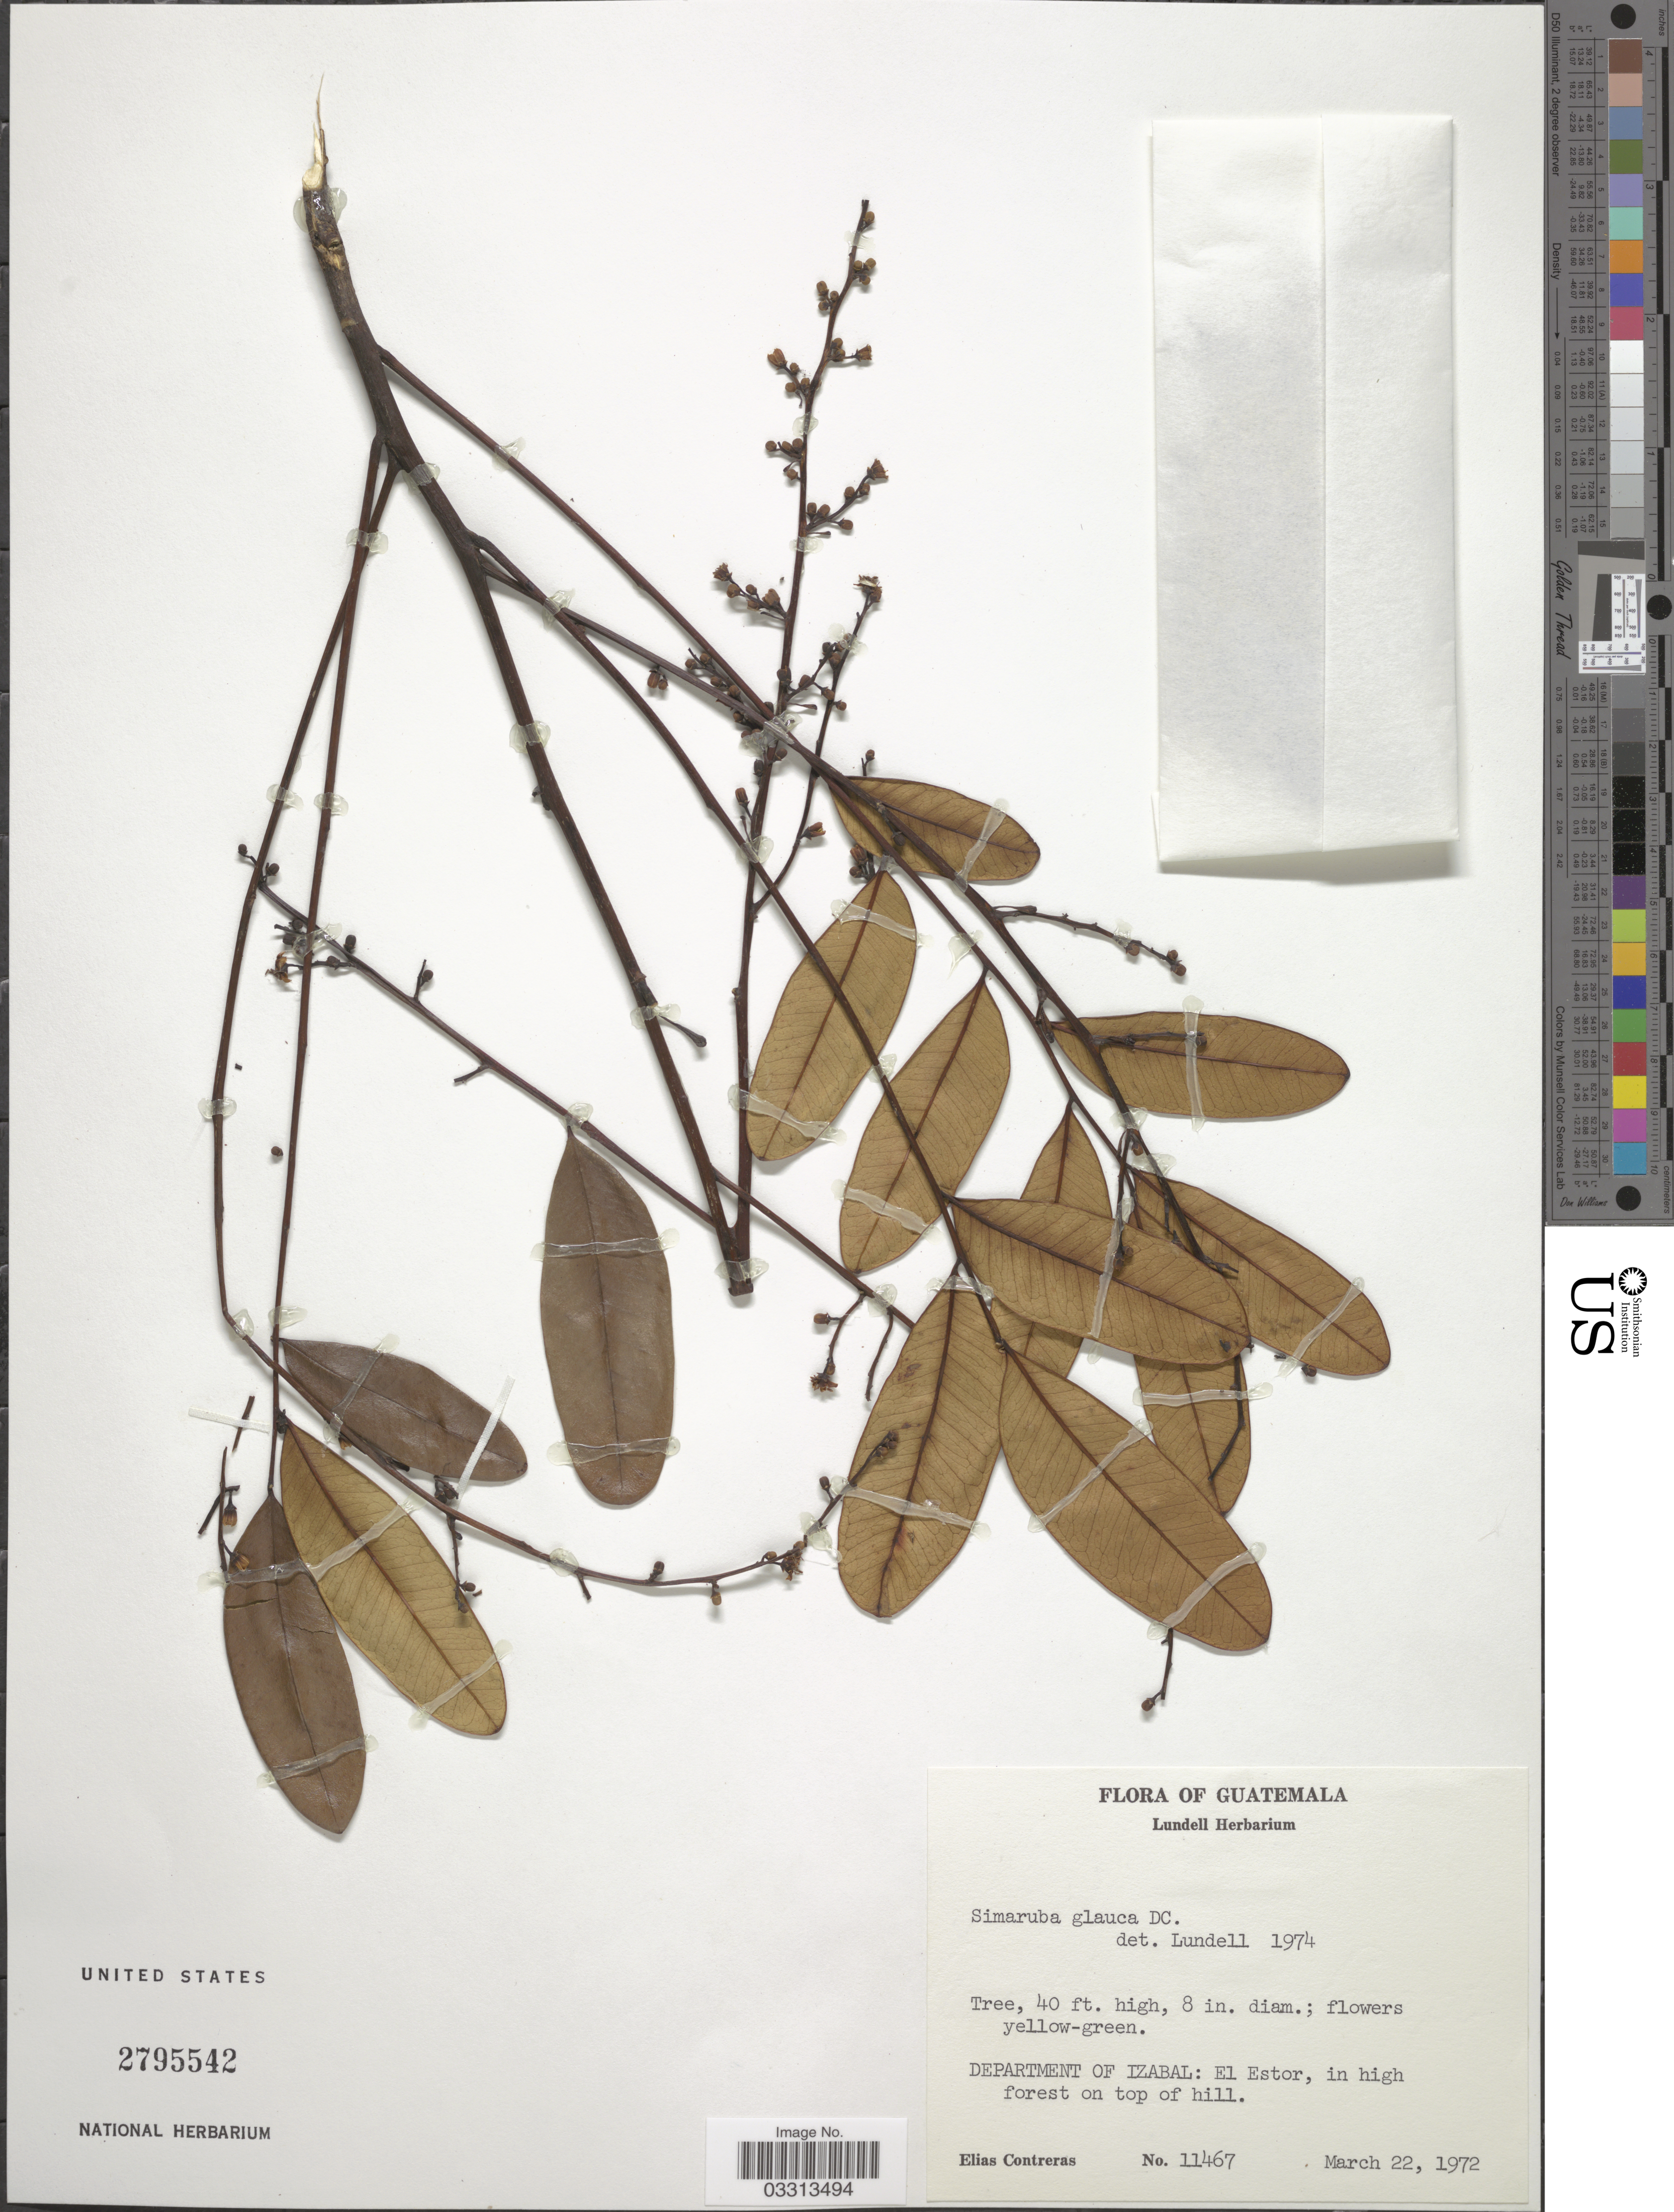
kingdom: Plantae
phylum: Tracheophyta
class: Magnoliopsida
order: Sapindales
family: Simaroubaceae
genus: Simarouba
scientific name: Simarouba glauca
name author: DC.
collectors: E. Contreras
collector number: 11467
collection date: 1972-03-22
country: Guatemala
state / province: Izabal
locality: Department of Izabal: El Estor.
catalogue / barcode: US 2795542